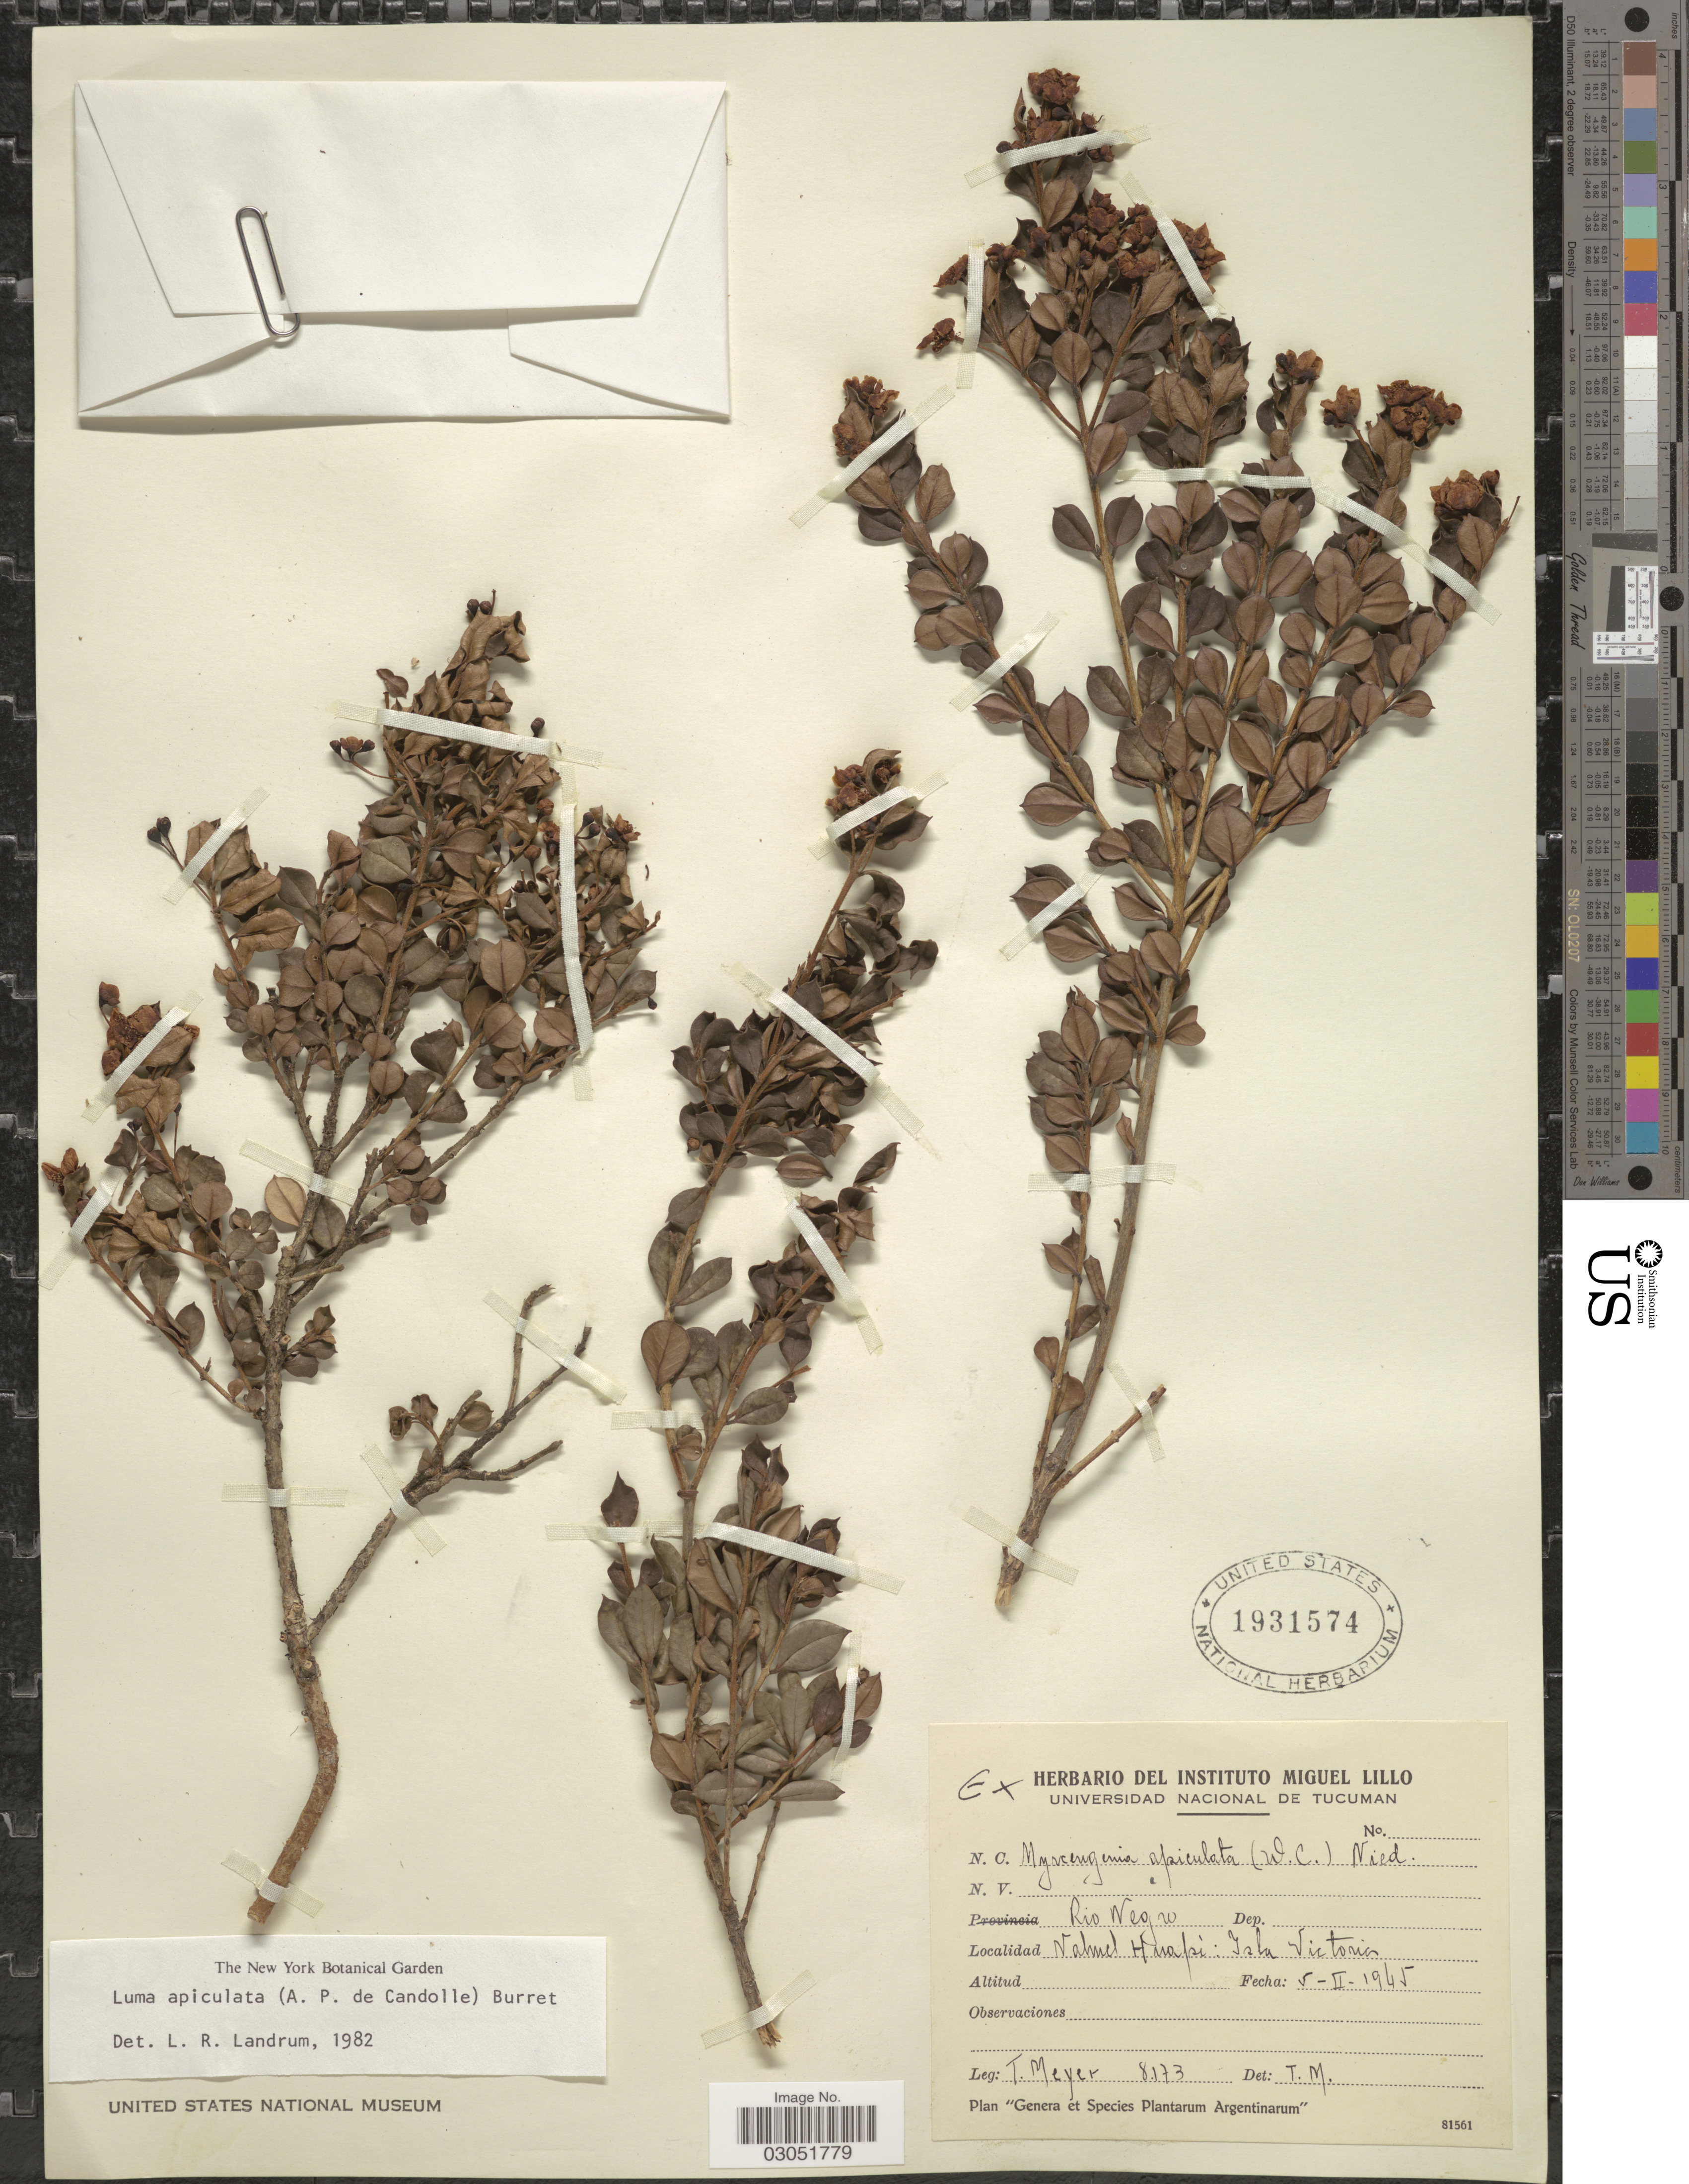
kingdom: Plantae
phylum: Tracheophyta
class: Magnoliopsida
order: Myrtales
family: Myrtaceae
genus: Luma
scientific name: Luma apiculata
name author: (DC.) Burret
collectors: T. Meyer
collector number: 8173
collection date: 1945-02-05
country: Argentina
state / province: Rio Negro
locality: Nalmel Huapi: Isla Victoria.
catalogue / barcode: US 1931574